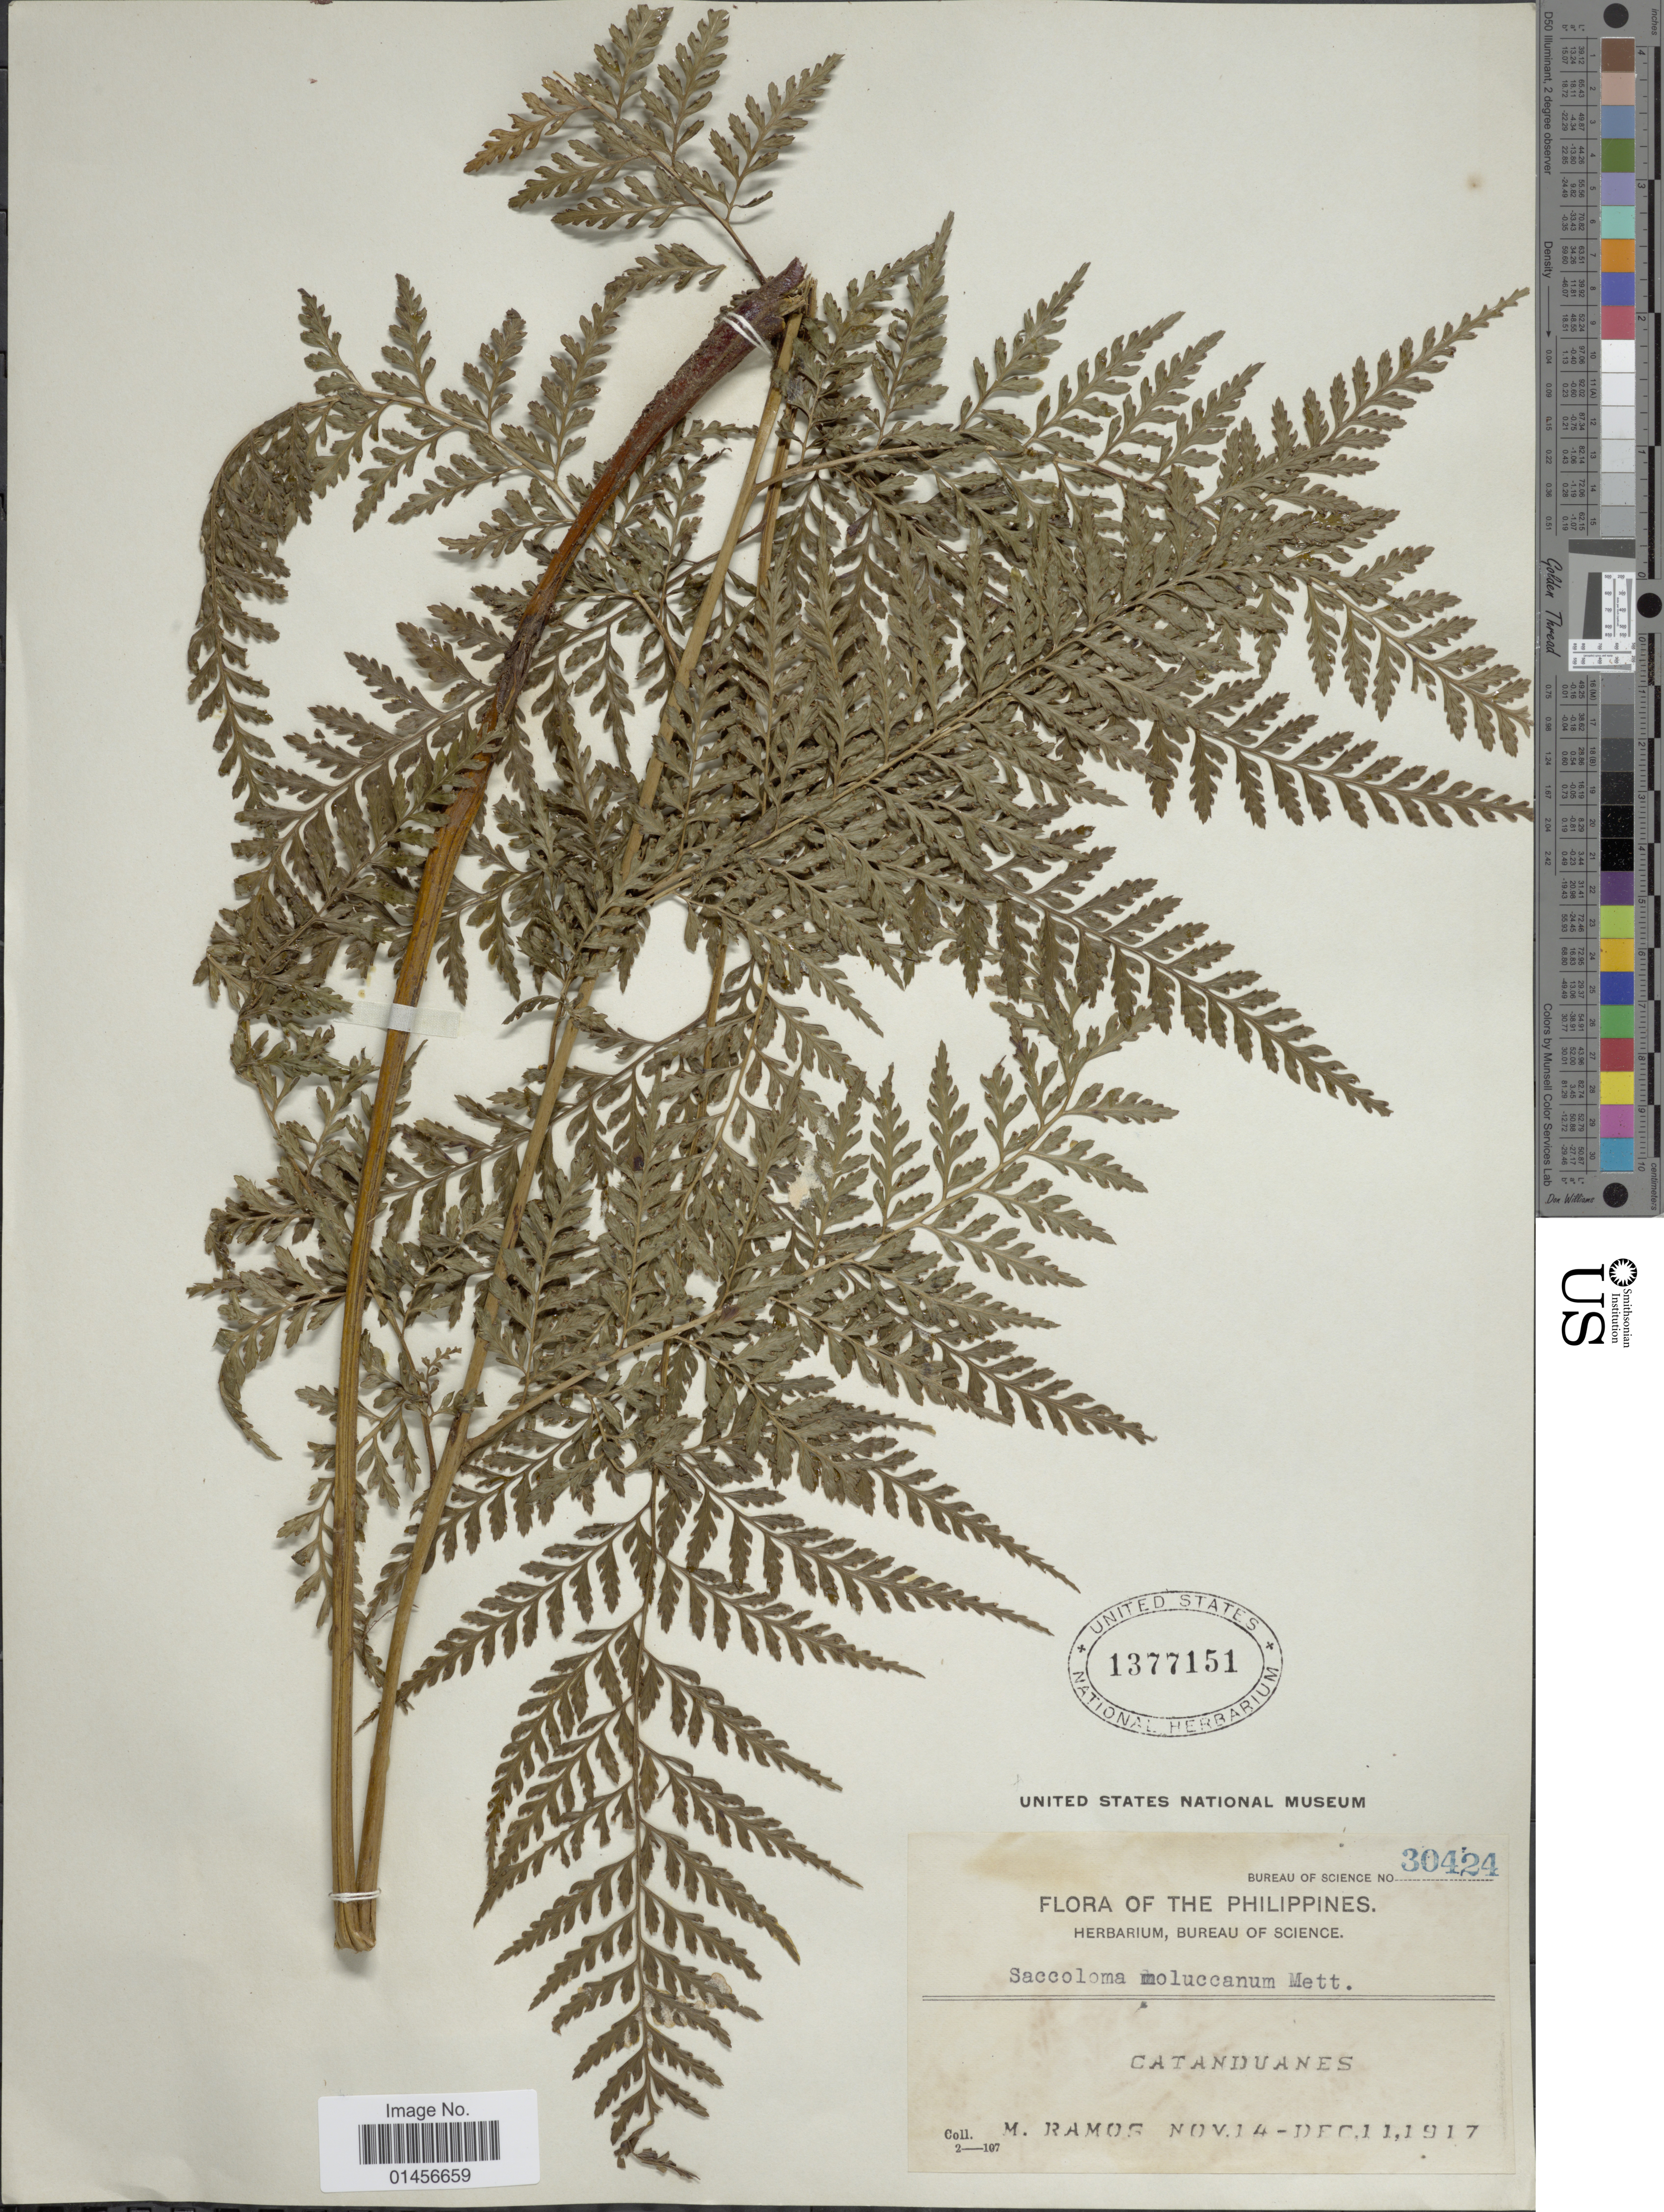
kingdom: Plantae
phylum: Tracheophyta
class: Polypodiopsida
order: Polypodiales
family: Saccolomataceae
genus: Saccoloma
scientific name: Saccoloma tenue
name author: (Brack.) Mett.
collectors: M. Ramos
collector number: Bureau of Science 30424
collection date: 1917-11-14/1917-12-11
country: Philippines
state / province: Bicol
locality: Philippines, Catanduanes.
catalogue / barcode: US 1377151